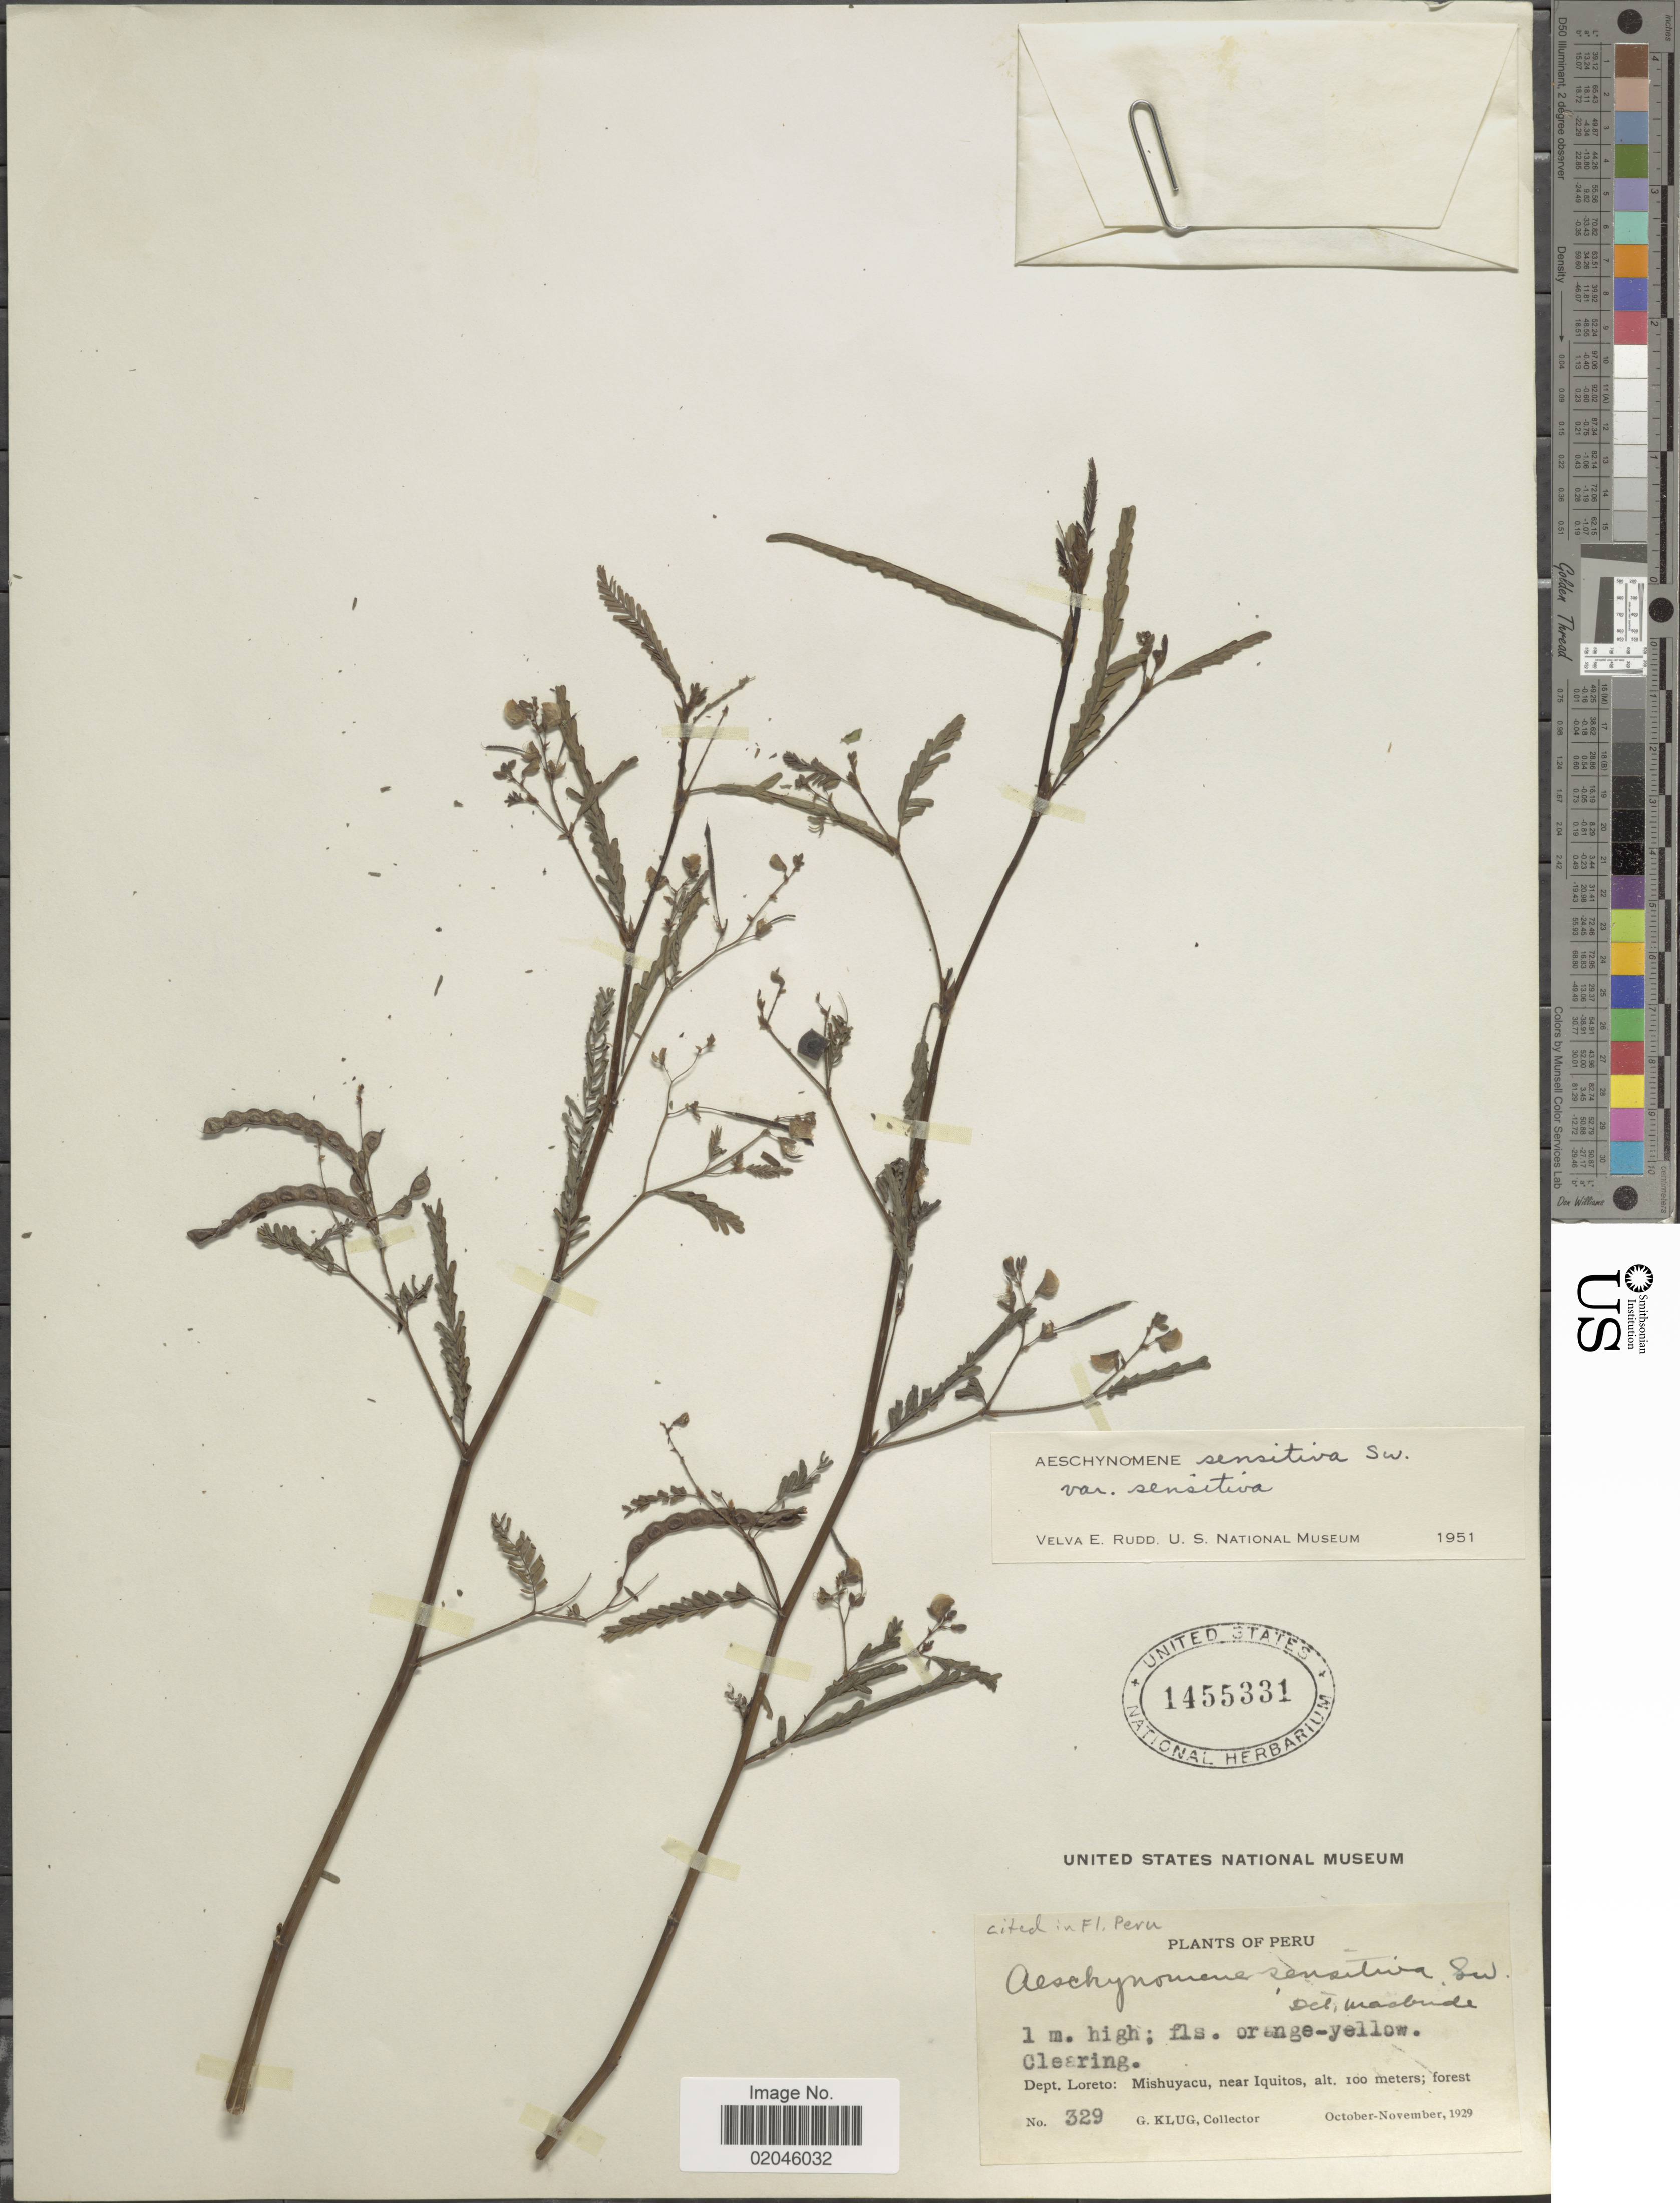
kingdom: Plantae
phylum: Tracheophyta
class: Magnoliopsida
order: Fabales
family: Fabaceae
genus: Aeschynomene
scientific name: Aeschynomene sensitiva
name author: Sw.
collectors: G. Klug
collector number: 329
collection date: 1929-10/1929-11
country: Peru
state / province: Loreto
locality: Mishuyacu, near Iquitos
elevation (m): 100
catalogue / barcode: US 1455331